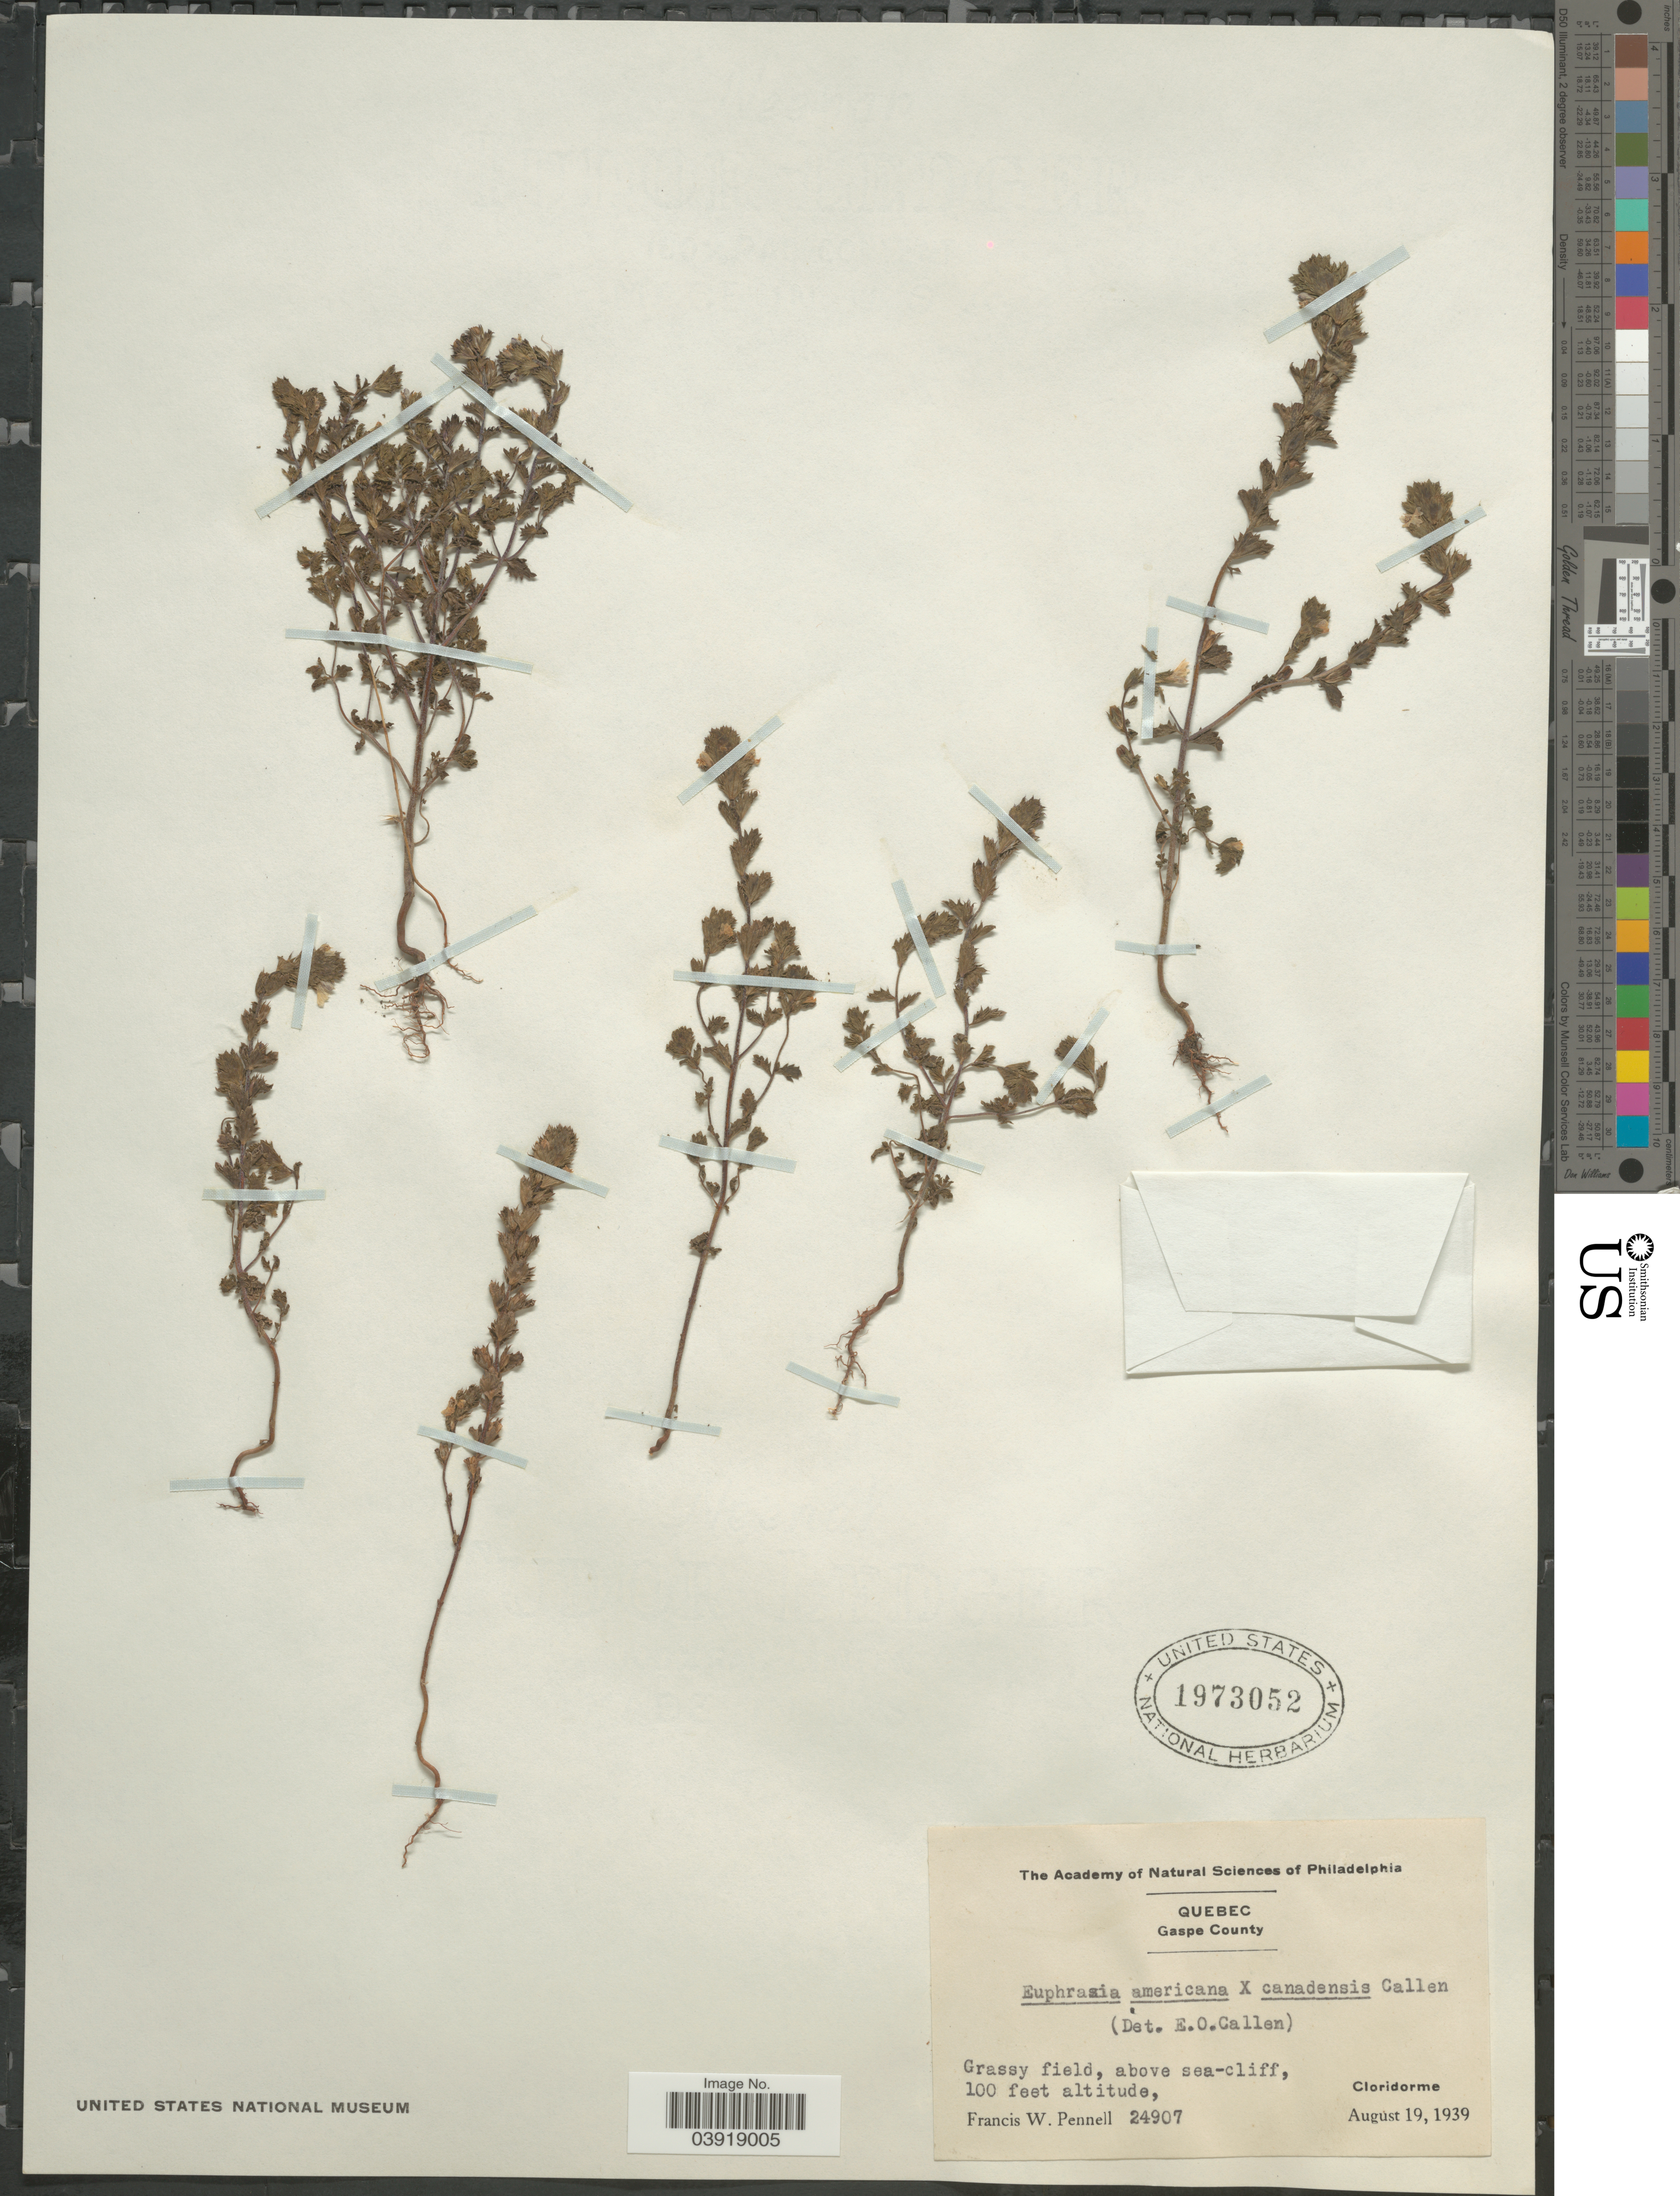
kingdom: Plantae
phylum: Tracheophyta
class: Magnoliopsida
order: Lamiales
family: Orobanchaceae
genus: Euphrasia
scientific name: Euphrasia americana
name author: Wettst.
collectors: F. W. Pennell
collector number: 24907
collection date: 1939-08-19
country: Canada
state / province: Quebec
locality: Gaspe County. Above sea-cliff, Cloridorme.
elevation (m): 30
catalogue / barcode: US 1973052